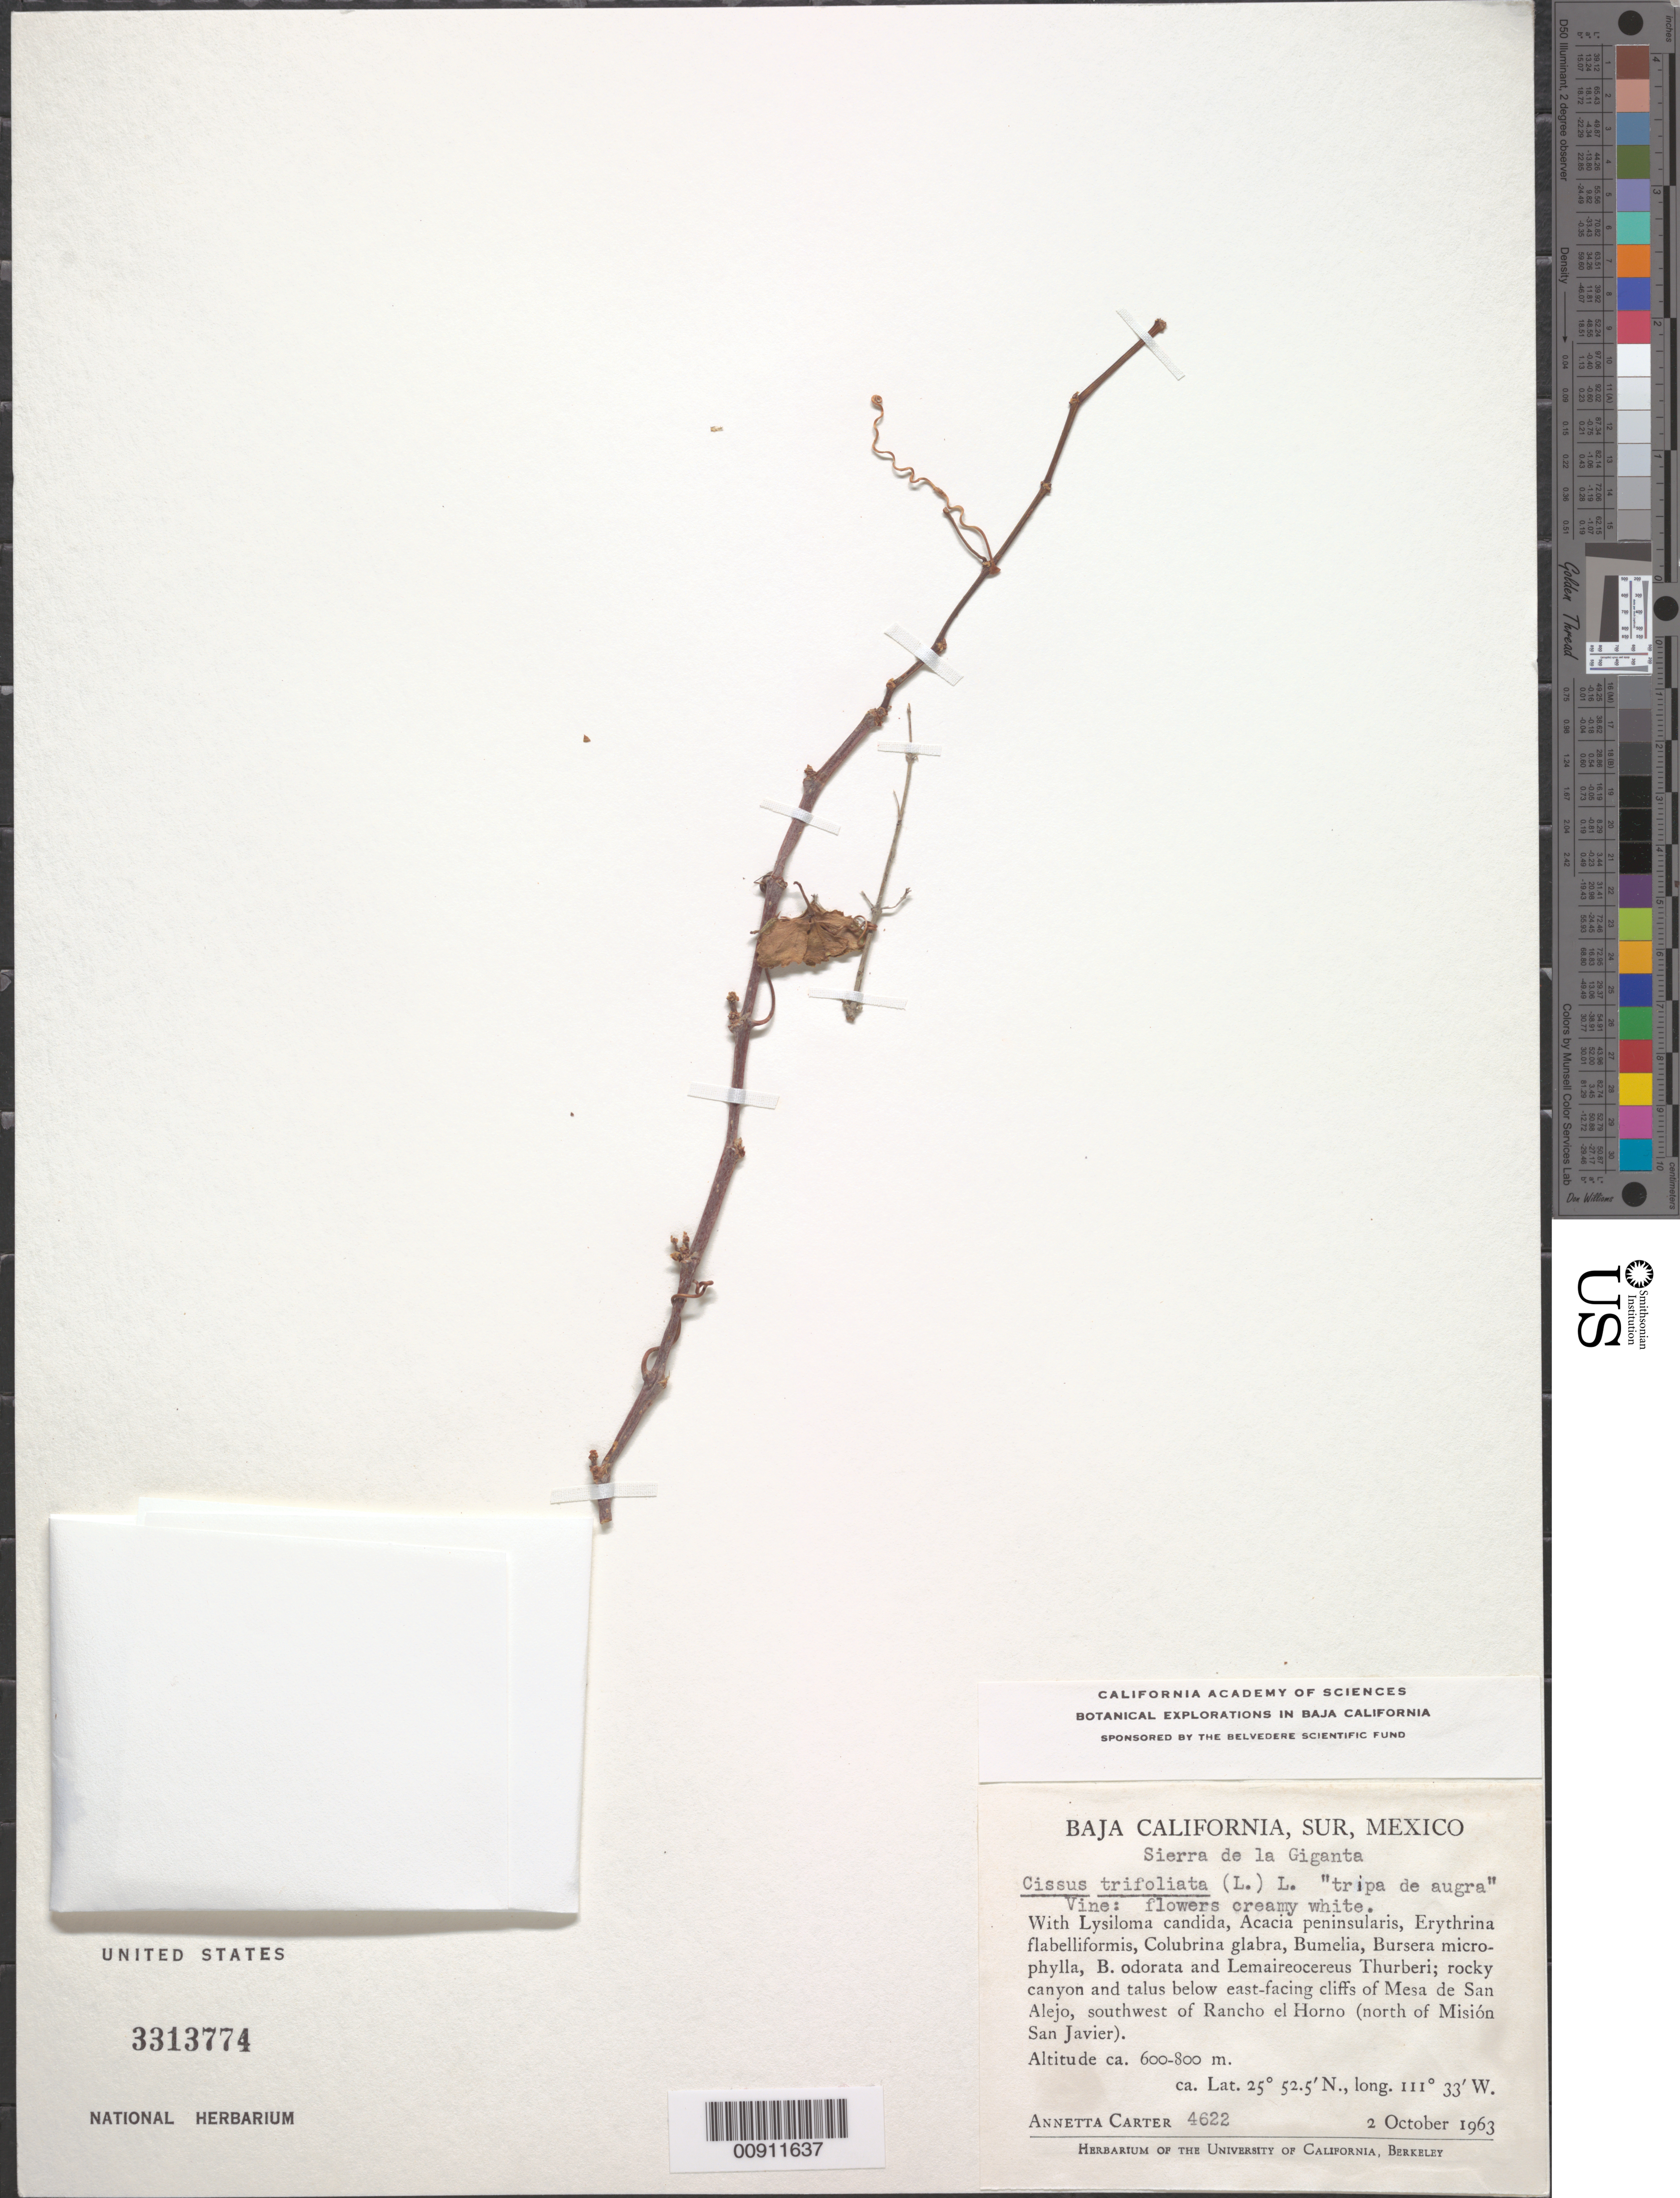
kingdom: Plantae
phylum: Tracheophyta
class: Magnoliopsida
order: Vitales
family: Vitaceae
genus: Cissus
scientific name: Cissus trifoliata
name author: (L.) L.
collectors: A. Carter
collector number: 4622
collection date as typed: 02 Oct 1963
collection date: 1963-10-02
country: Mexico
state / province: Baja California Sur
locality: Baja California Sur. Sierra de la Giganta. Rocky canyon and talus below east-facing cliffs of Mesa de San Alejo, southwest of Rancho el Horno (north of Misión San Javier).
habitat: Rocky canyon and talus below east-facing cliffs of Mesa with Lysiloma candida, Acacia peninsularis, Erythrina flabelliformis,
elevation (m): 800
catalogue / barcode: US 3313774